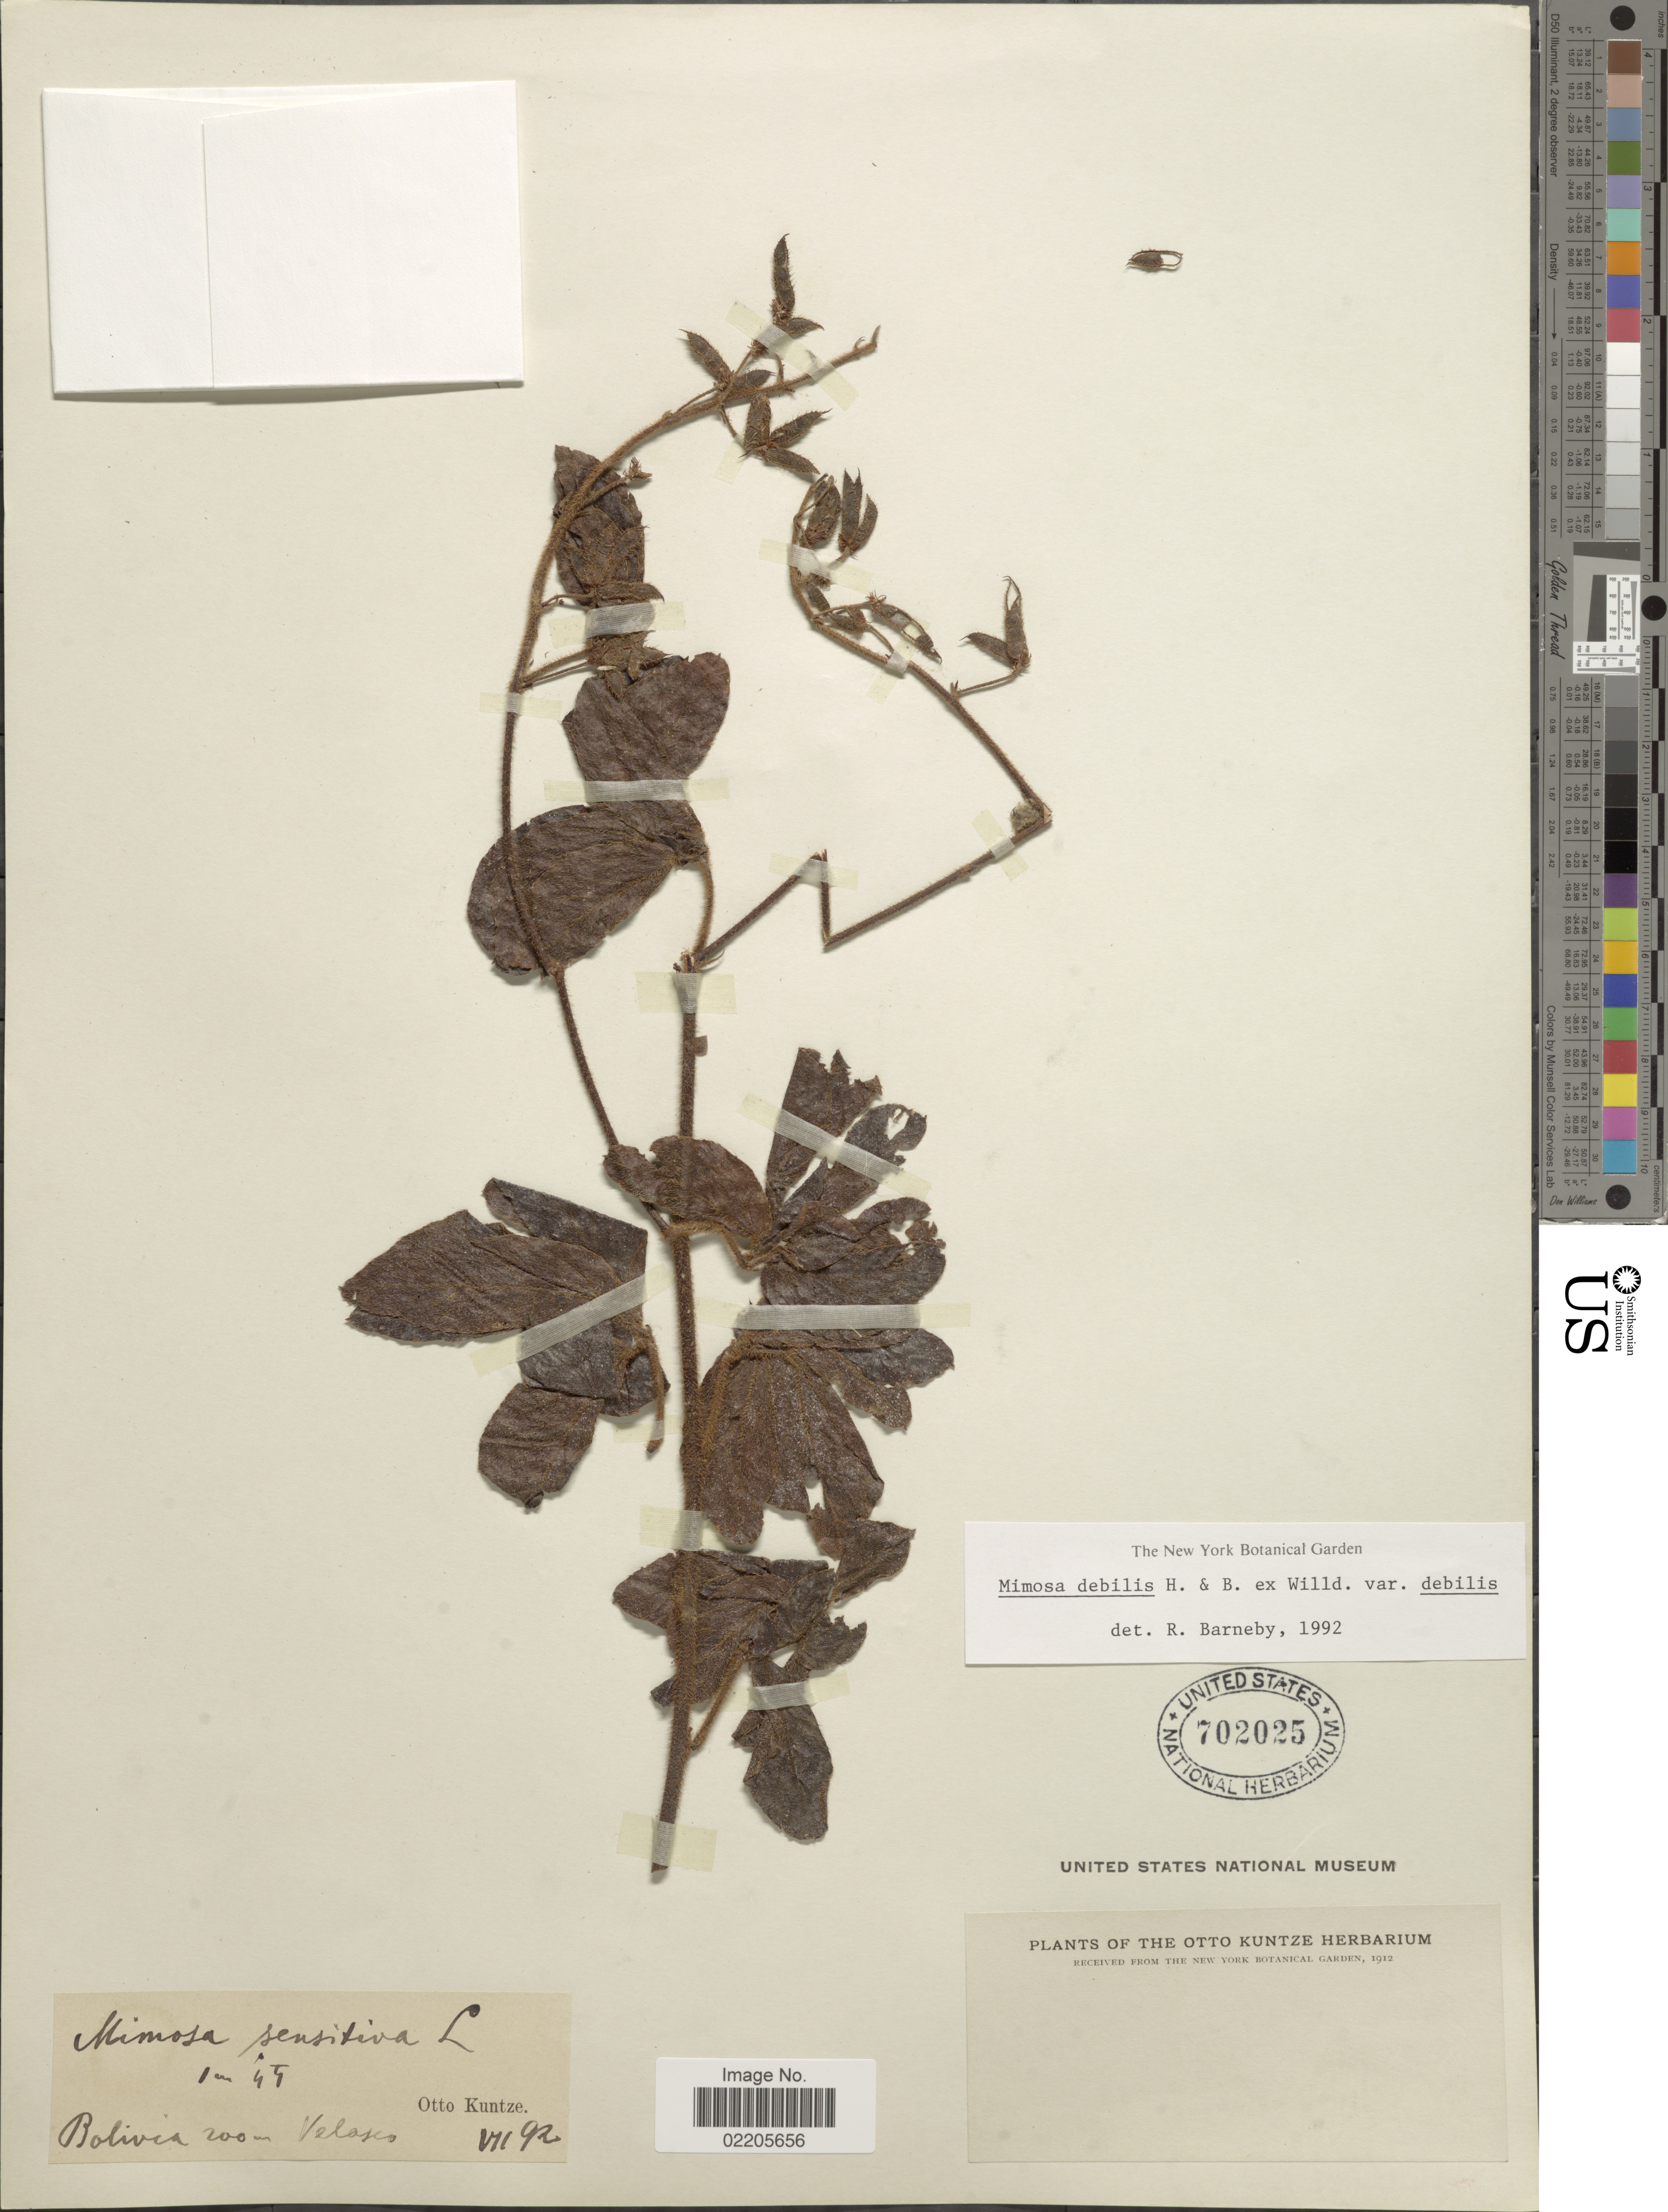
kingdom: Plantae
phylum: Tracheophyta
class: Magnoliopsida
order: Fabales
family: Fabaceae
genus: Mimosa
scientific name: Mimosa debilis var. debilis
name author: Humb. & Bonpl. ex Willd.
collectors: C.E.O. Kuntze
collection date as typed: Transcribed d/m/y: /7/92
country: Bolivia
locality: Velasco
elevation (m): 200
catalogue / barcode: US 702025